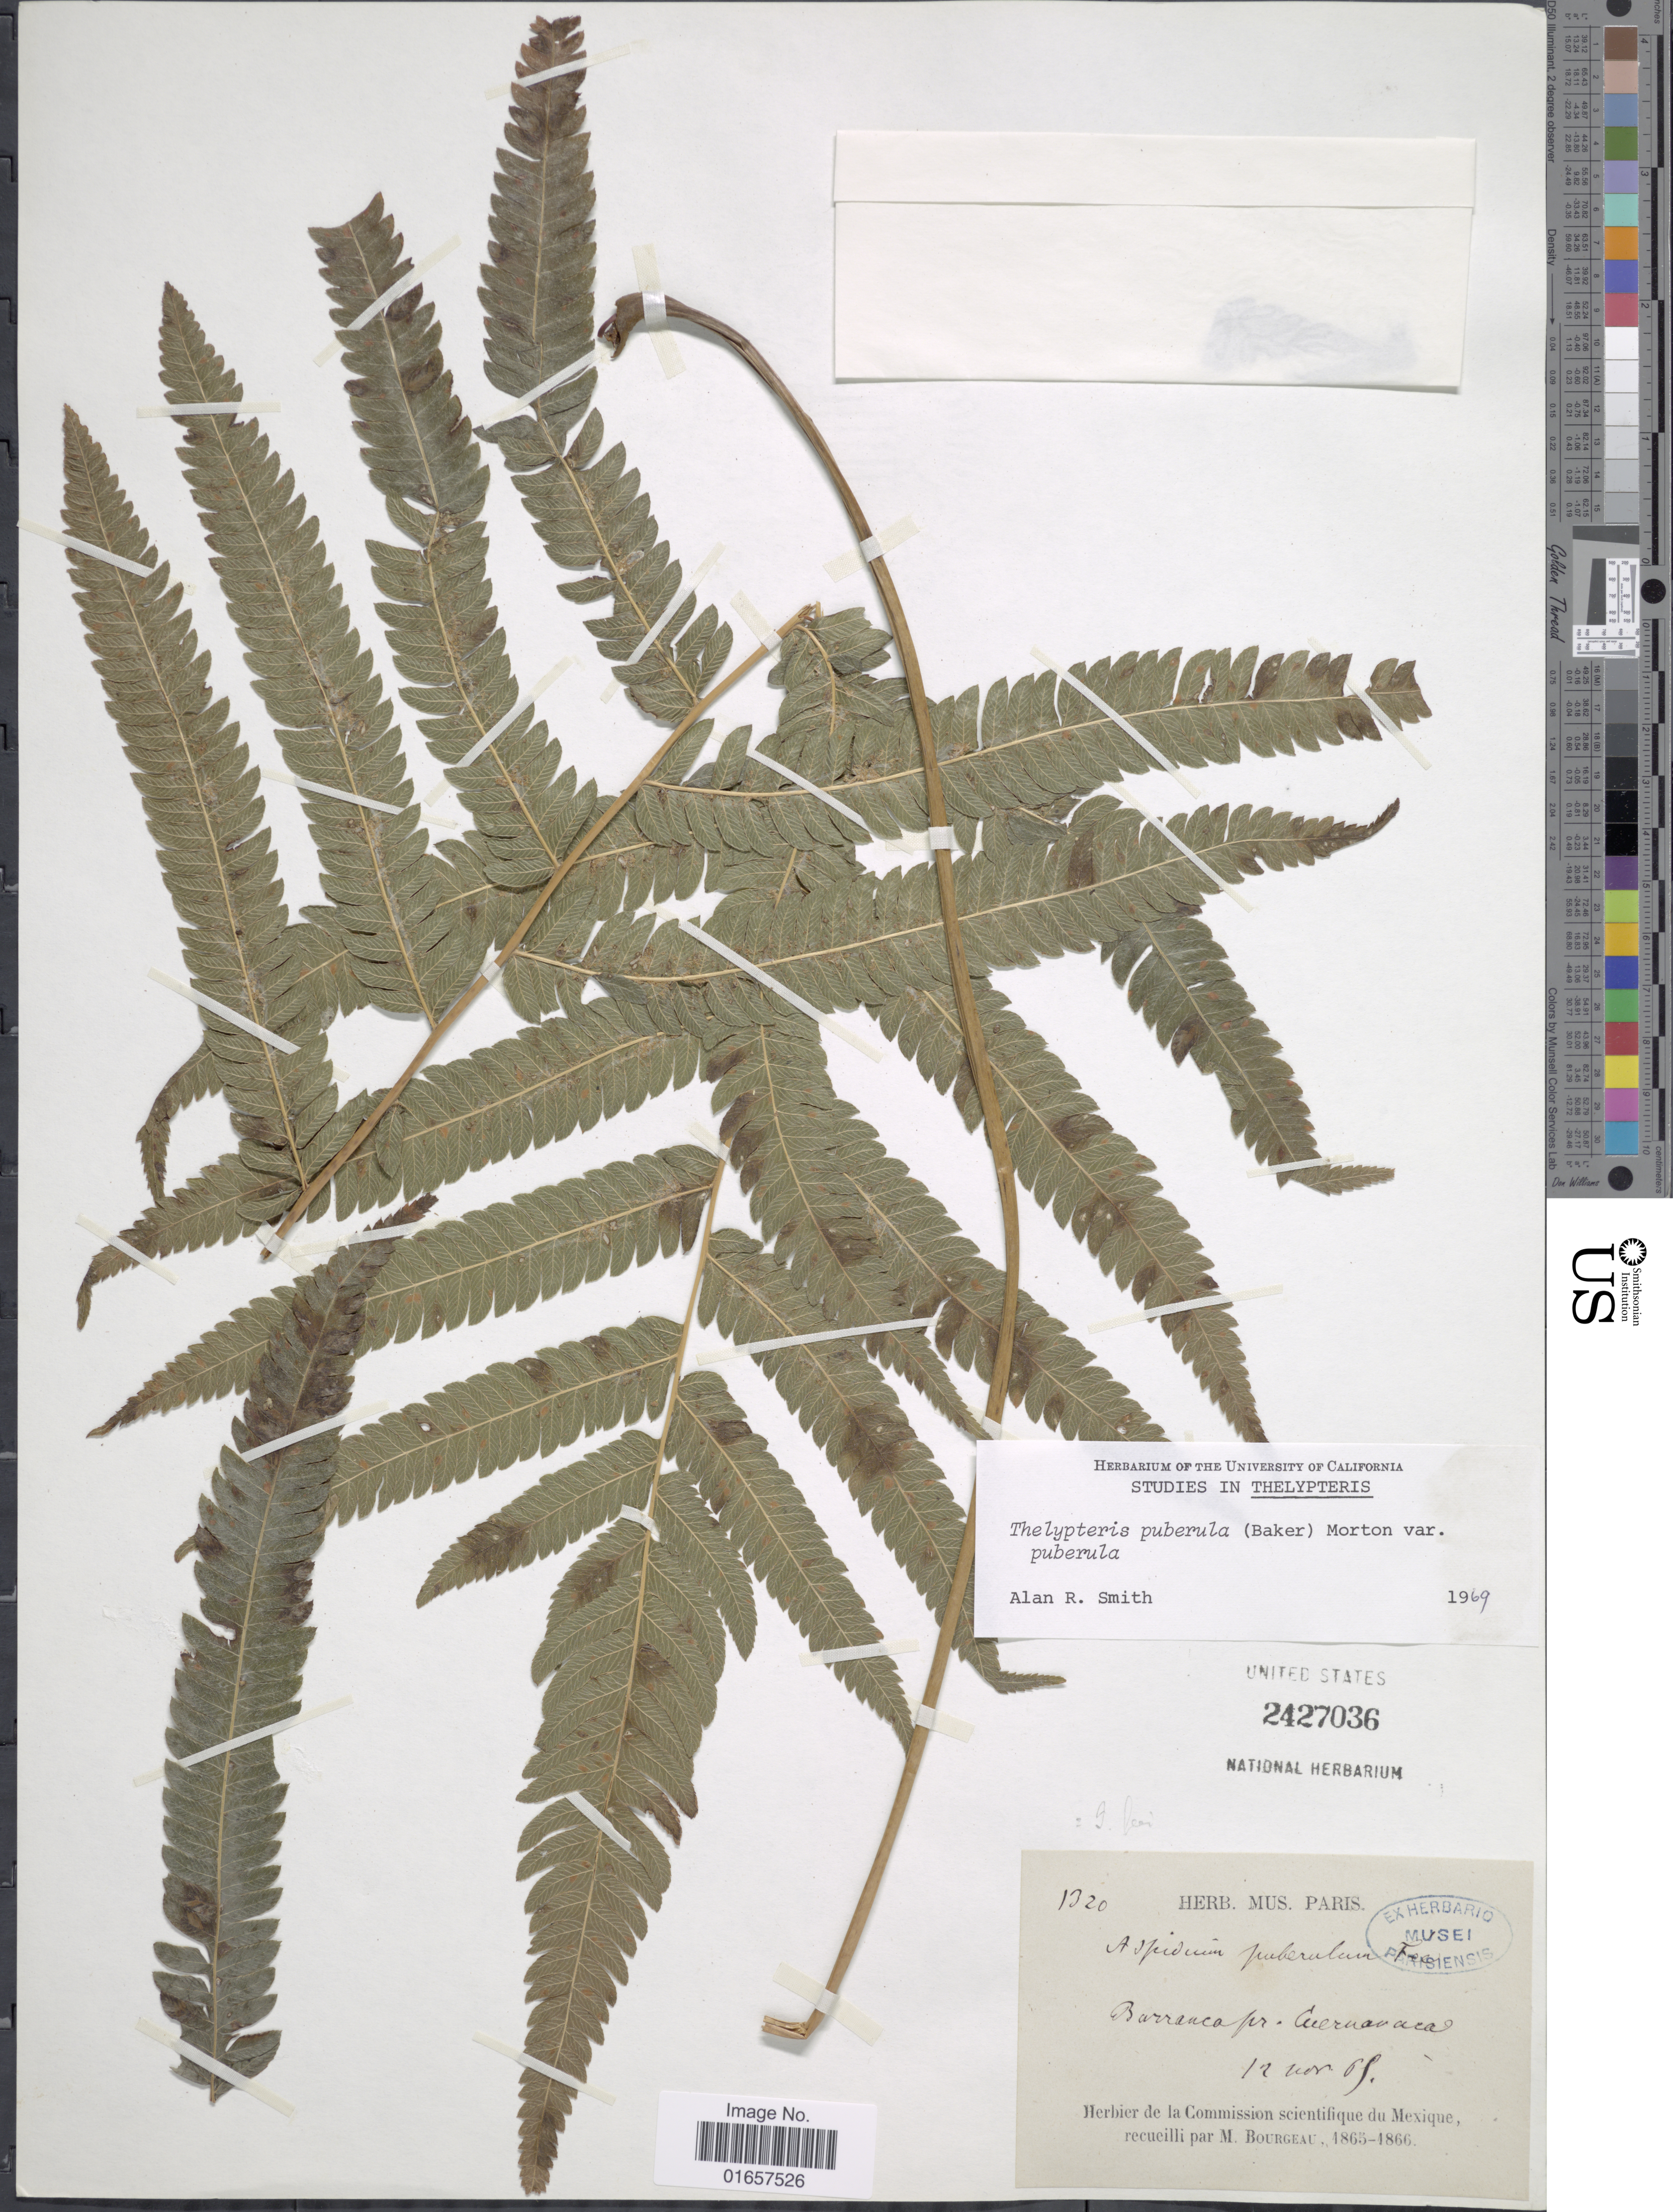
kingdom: Plantae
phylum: Tracheophyta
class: Polypodiopsida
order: Polypodiales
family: Thelypteridaceae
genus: Christella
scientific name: Christella puberula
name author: (Baker) Á. Löve & D. Löve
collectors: M. Bourgeau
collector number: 1320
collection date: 1865-11-12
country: Mexico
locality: Barranca pr. Cuernavaca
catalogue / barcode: US 2427036